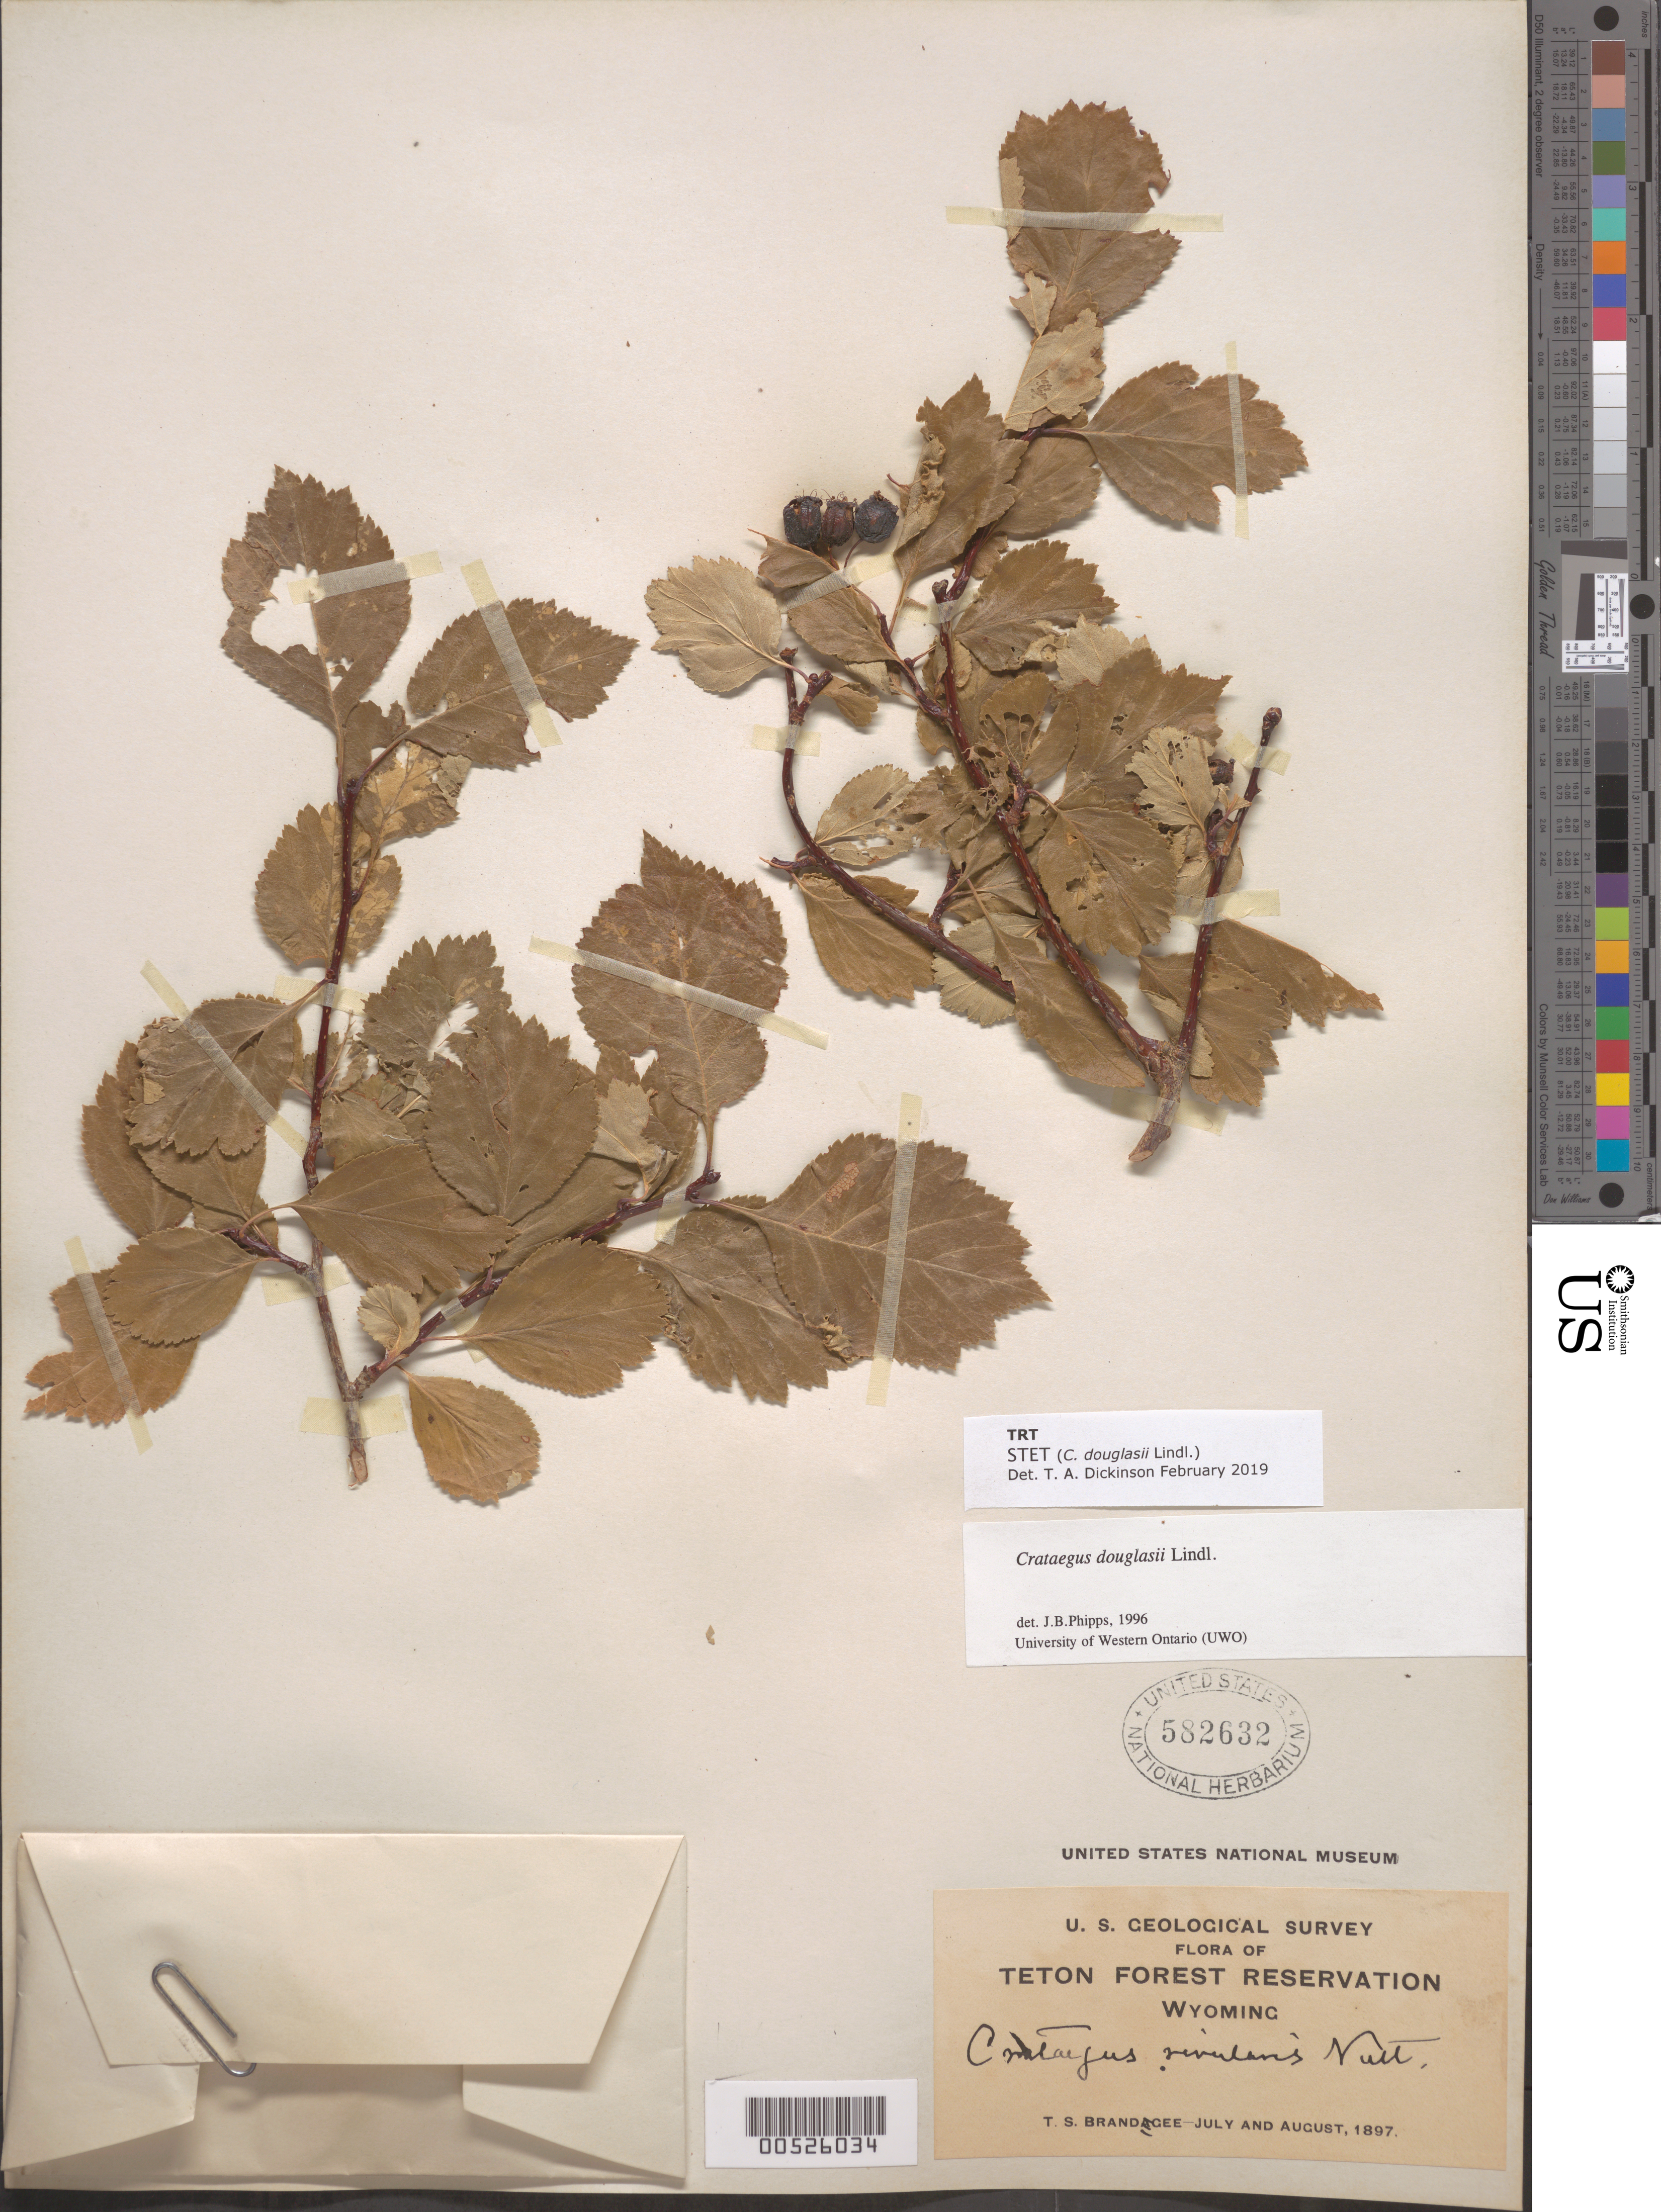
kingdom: Plantae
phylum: Tracheophyta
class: Magnoliopsida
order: Rosales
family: Rosaceae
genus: Crataegus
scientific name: Crataegus douglasii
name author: Lindl.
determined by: Phipps, James B., (UWO), University of Western Ontario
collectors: T. S. Brandegee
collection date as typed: Jul 1897 and -- Aug 1897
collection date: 1897-07,1897-08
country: United States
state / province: Wyoming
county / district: Teton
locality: Teton Forest Reservation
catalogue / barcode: US 582632